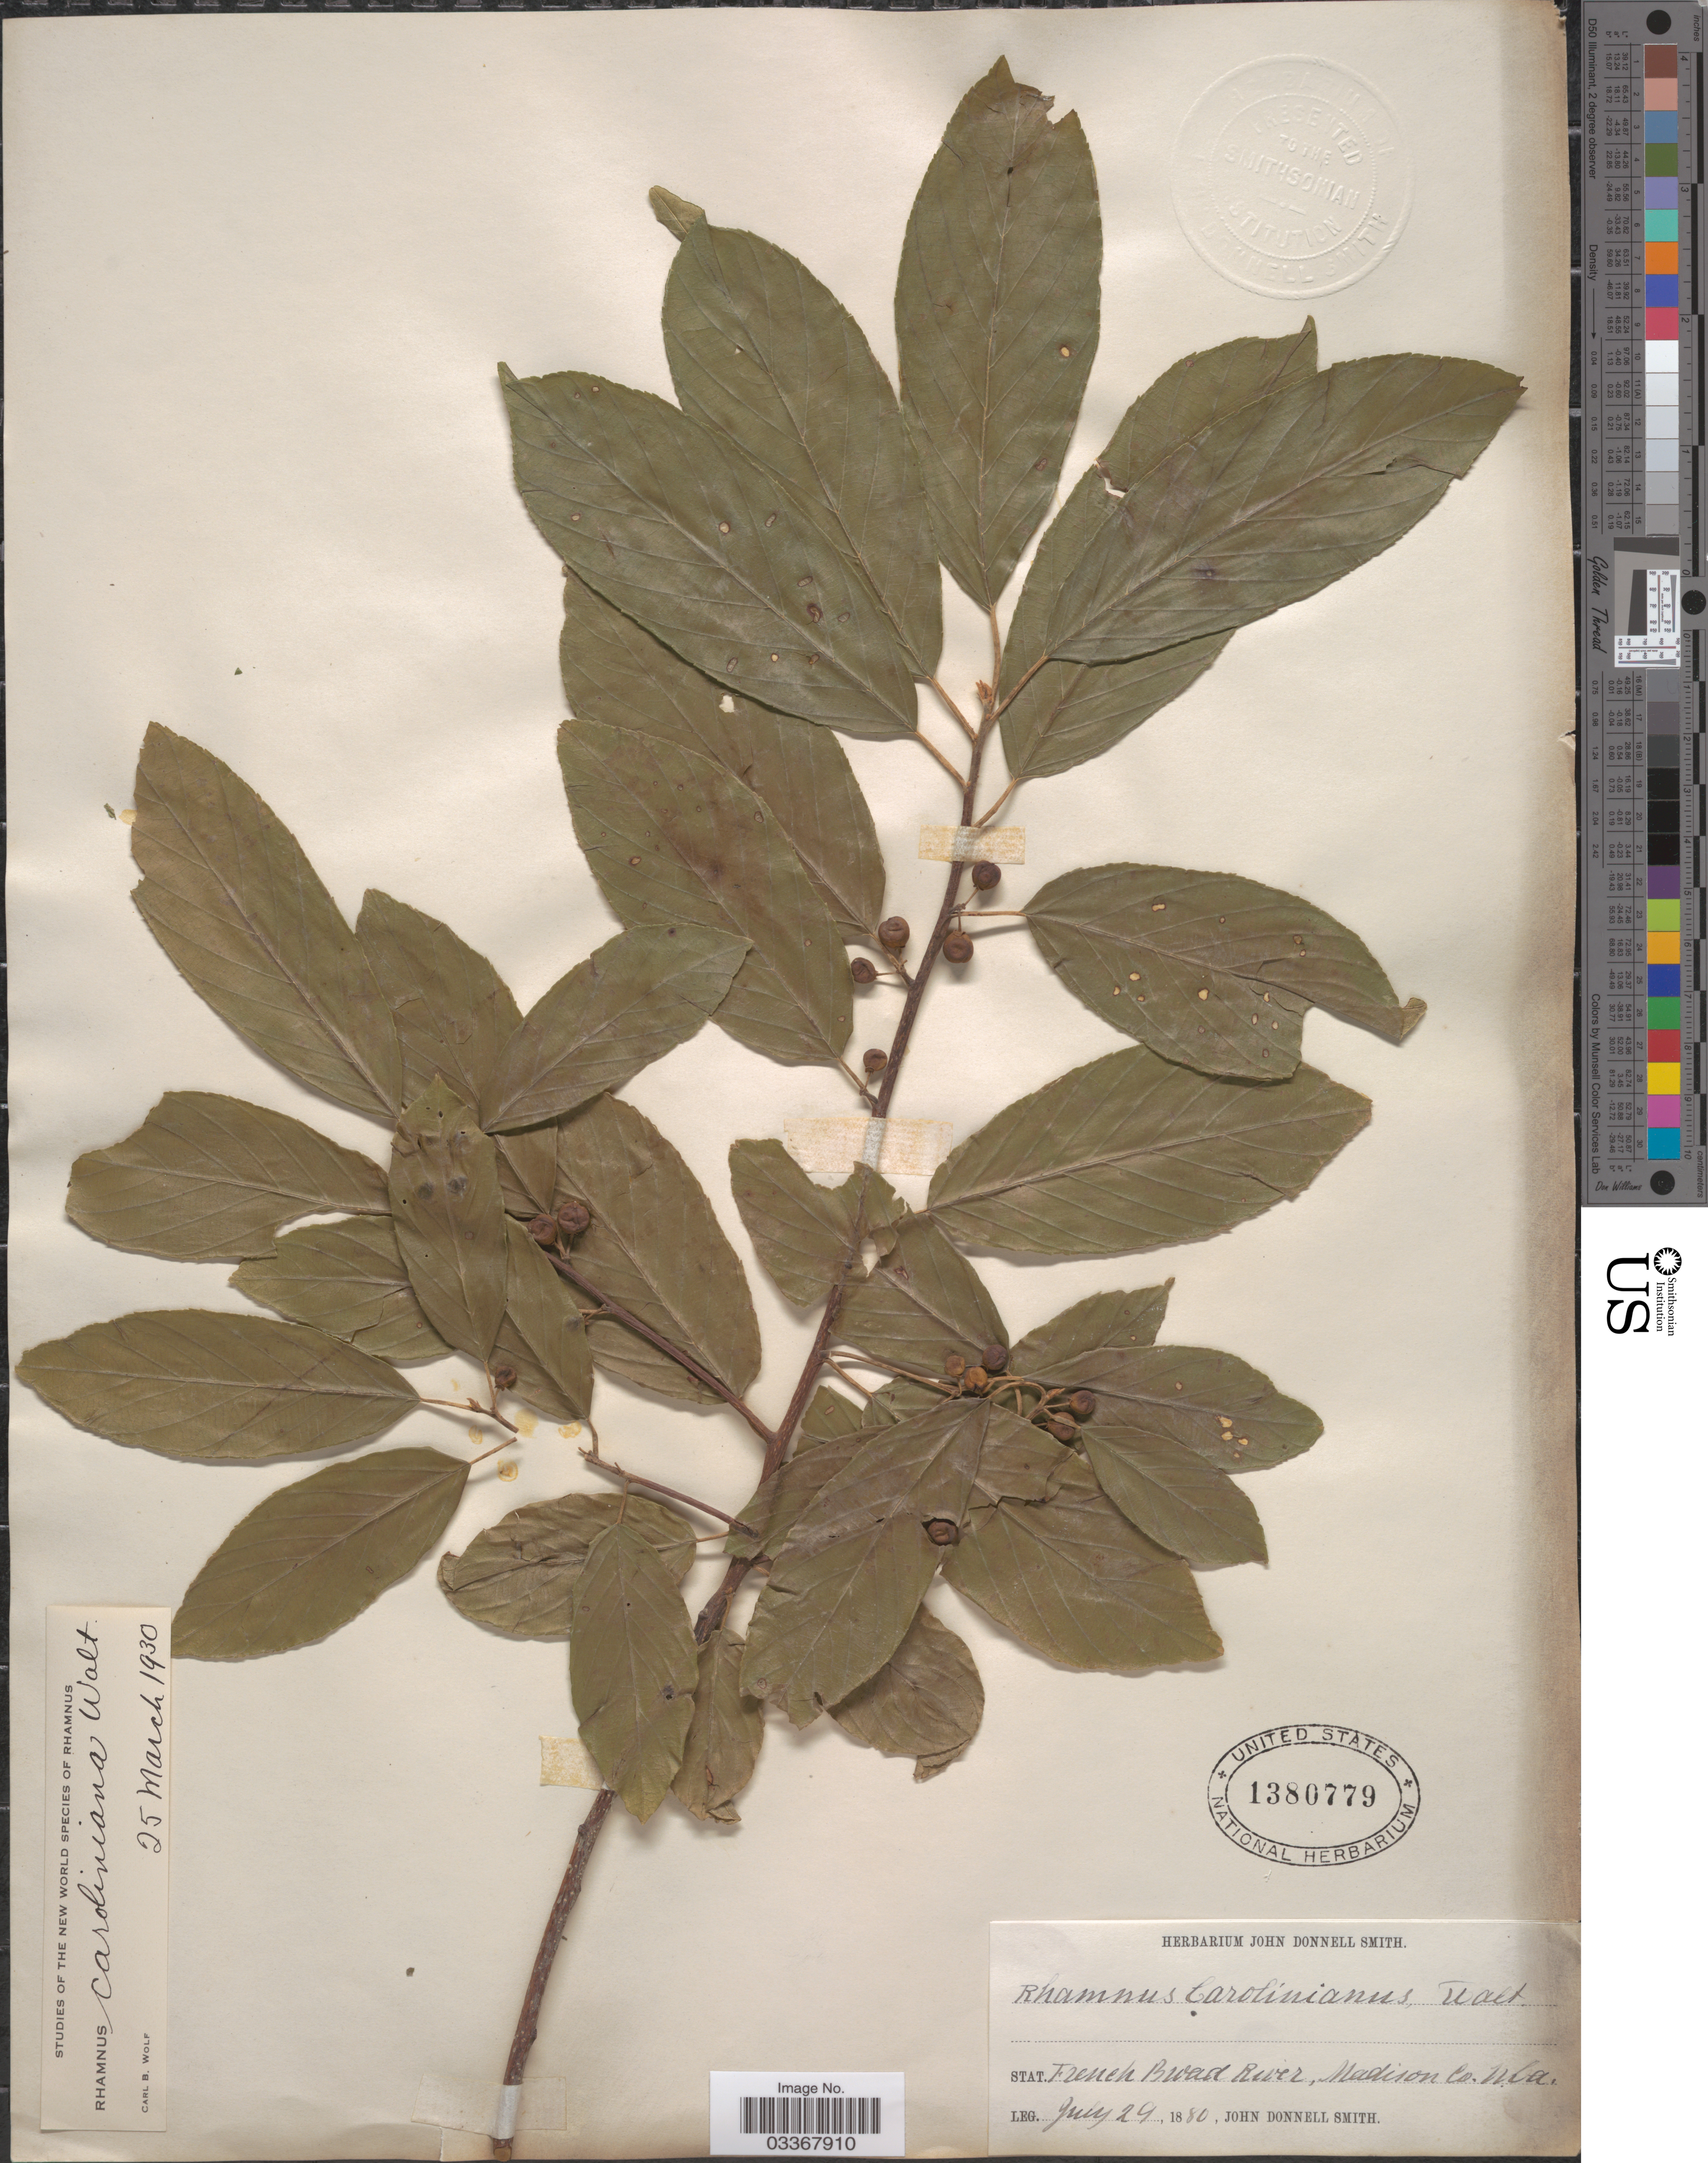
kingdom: Plantae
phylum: Tracheophyta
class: Magnoliopsida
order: Rosales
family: Rhamnaceae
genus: Frangula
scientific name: Frangula caroliniana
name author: (Walter) A. Gray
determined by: Strong, Mark T., (BOT), Smithsonian Institution - National Museum of Natural History (UNITED STATES)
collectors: J. Donnell Smith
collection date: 1880-07-29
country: United States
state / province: North Carolina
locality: French Broad River, Madison Co.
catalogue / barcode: US 1380779